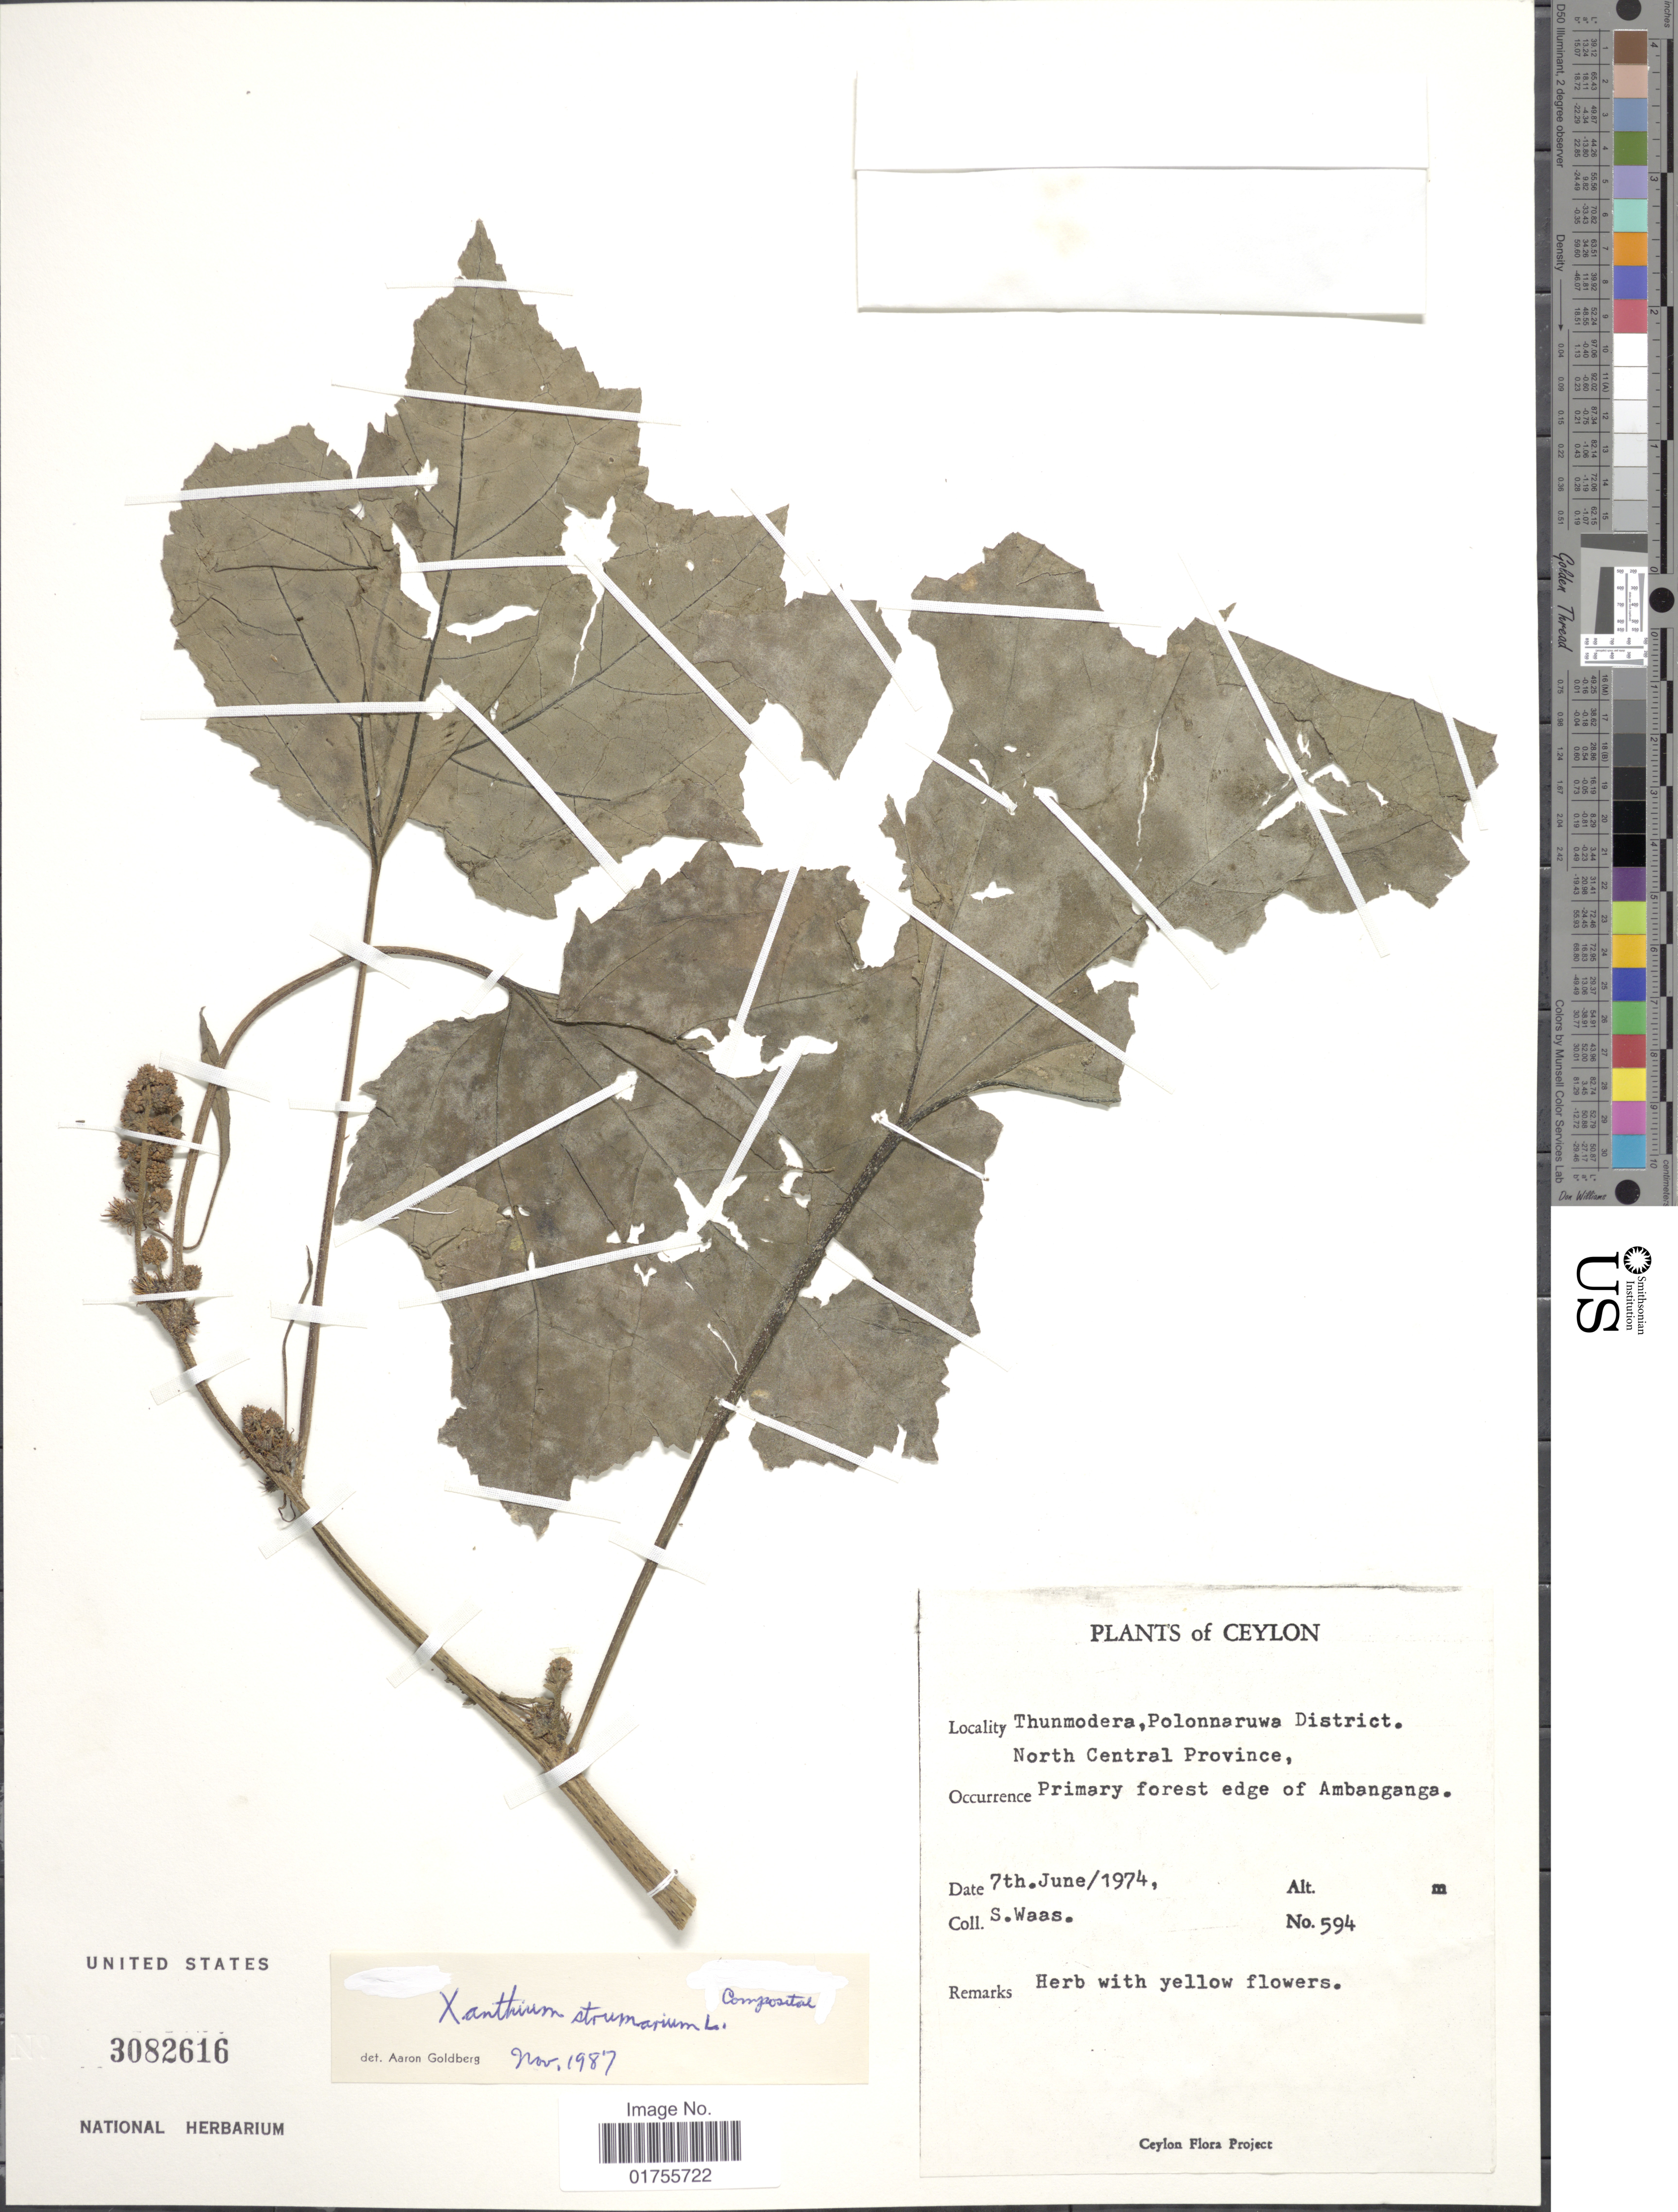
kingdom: Plantae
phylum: Tracheophyta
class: Magnoliopsida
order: Asterales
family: Asteraceae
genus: Xanthium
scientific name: Xanthium strumarium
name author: L.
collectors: S. Wass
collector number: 594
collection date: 1974-06-07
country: Sri Lanka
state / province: North Central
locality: Ceylon, Thunmodera, Polonnaruwa District, Primary forest edge of Ambanganga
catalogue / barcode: US 3082616